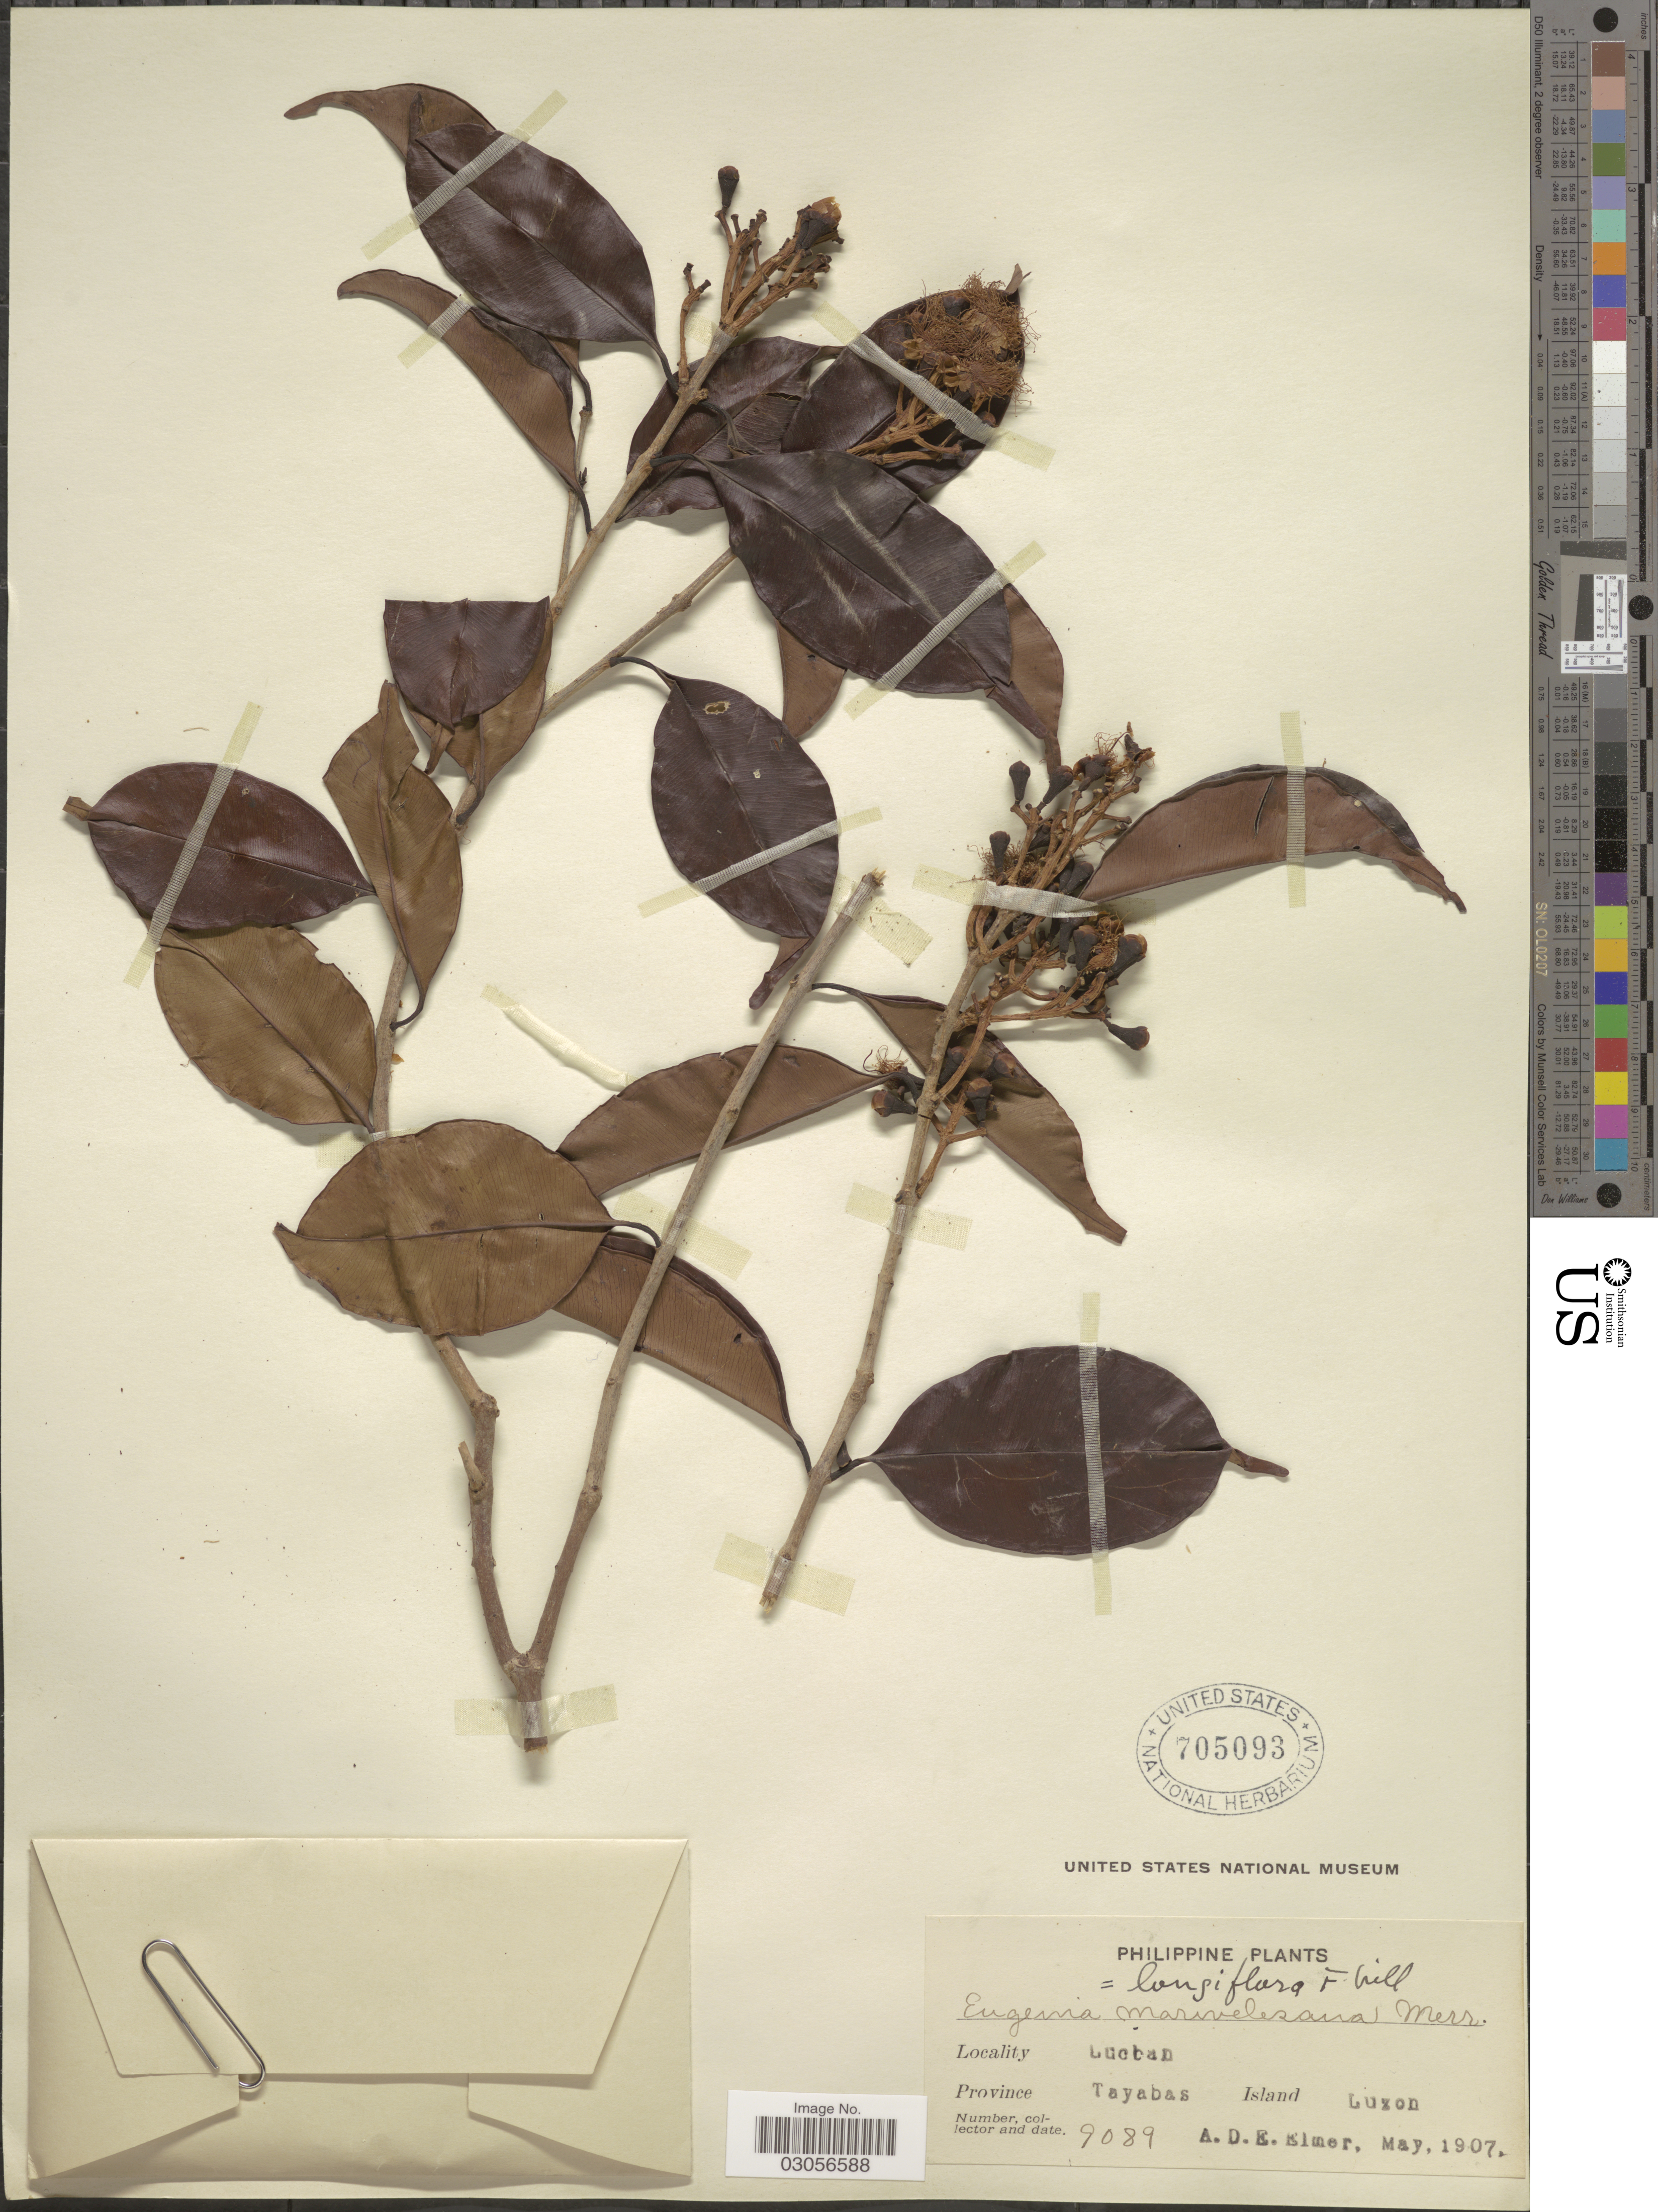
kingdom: Plantae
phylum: Tracheophyta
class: Magnoliopsida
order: Myrtales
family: Myrtaceae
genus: Syzygium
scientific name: Syzygium cerasiforme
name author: (Blume) Merr. & L.M. Perry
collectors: A. D. E. Elmer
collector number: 9089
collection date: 1907-05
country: Philippines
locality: Lucban. Province Tayabas. Island Luzon.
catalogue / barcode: US 705093